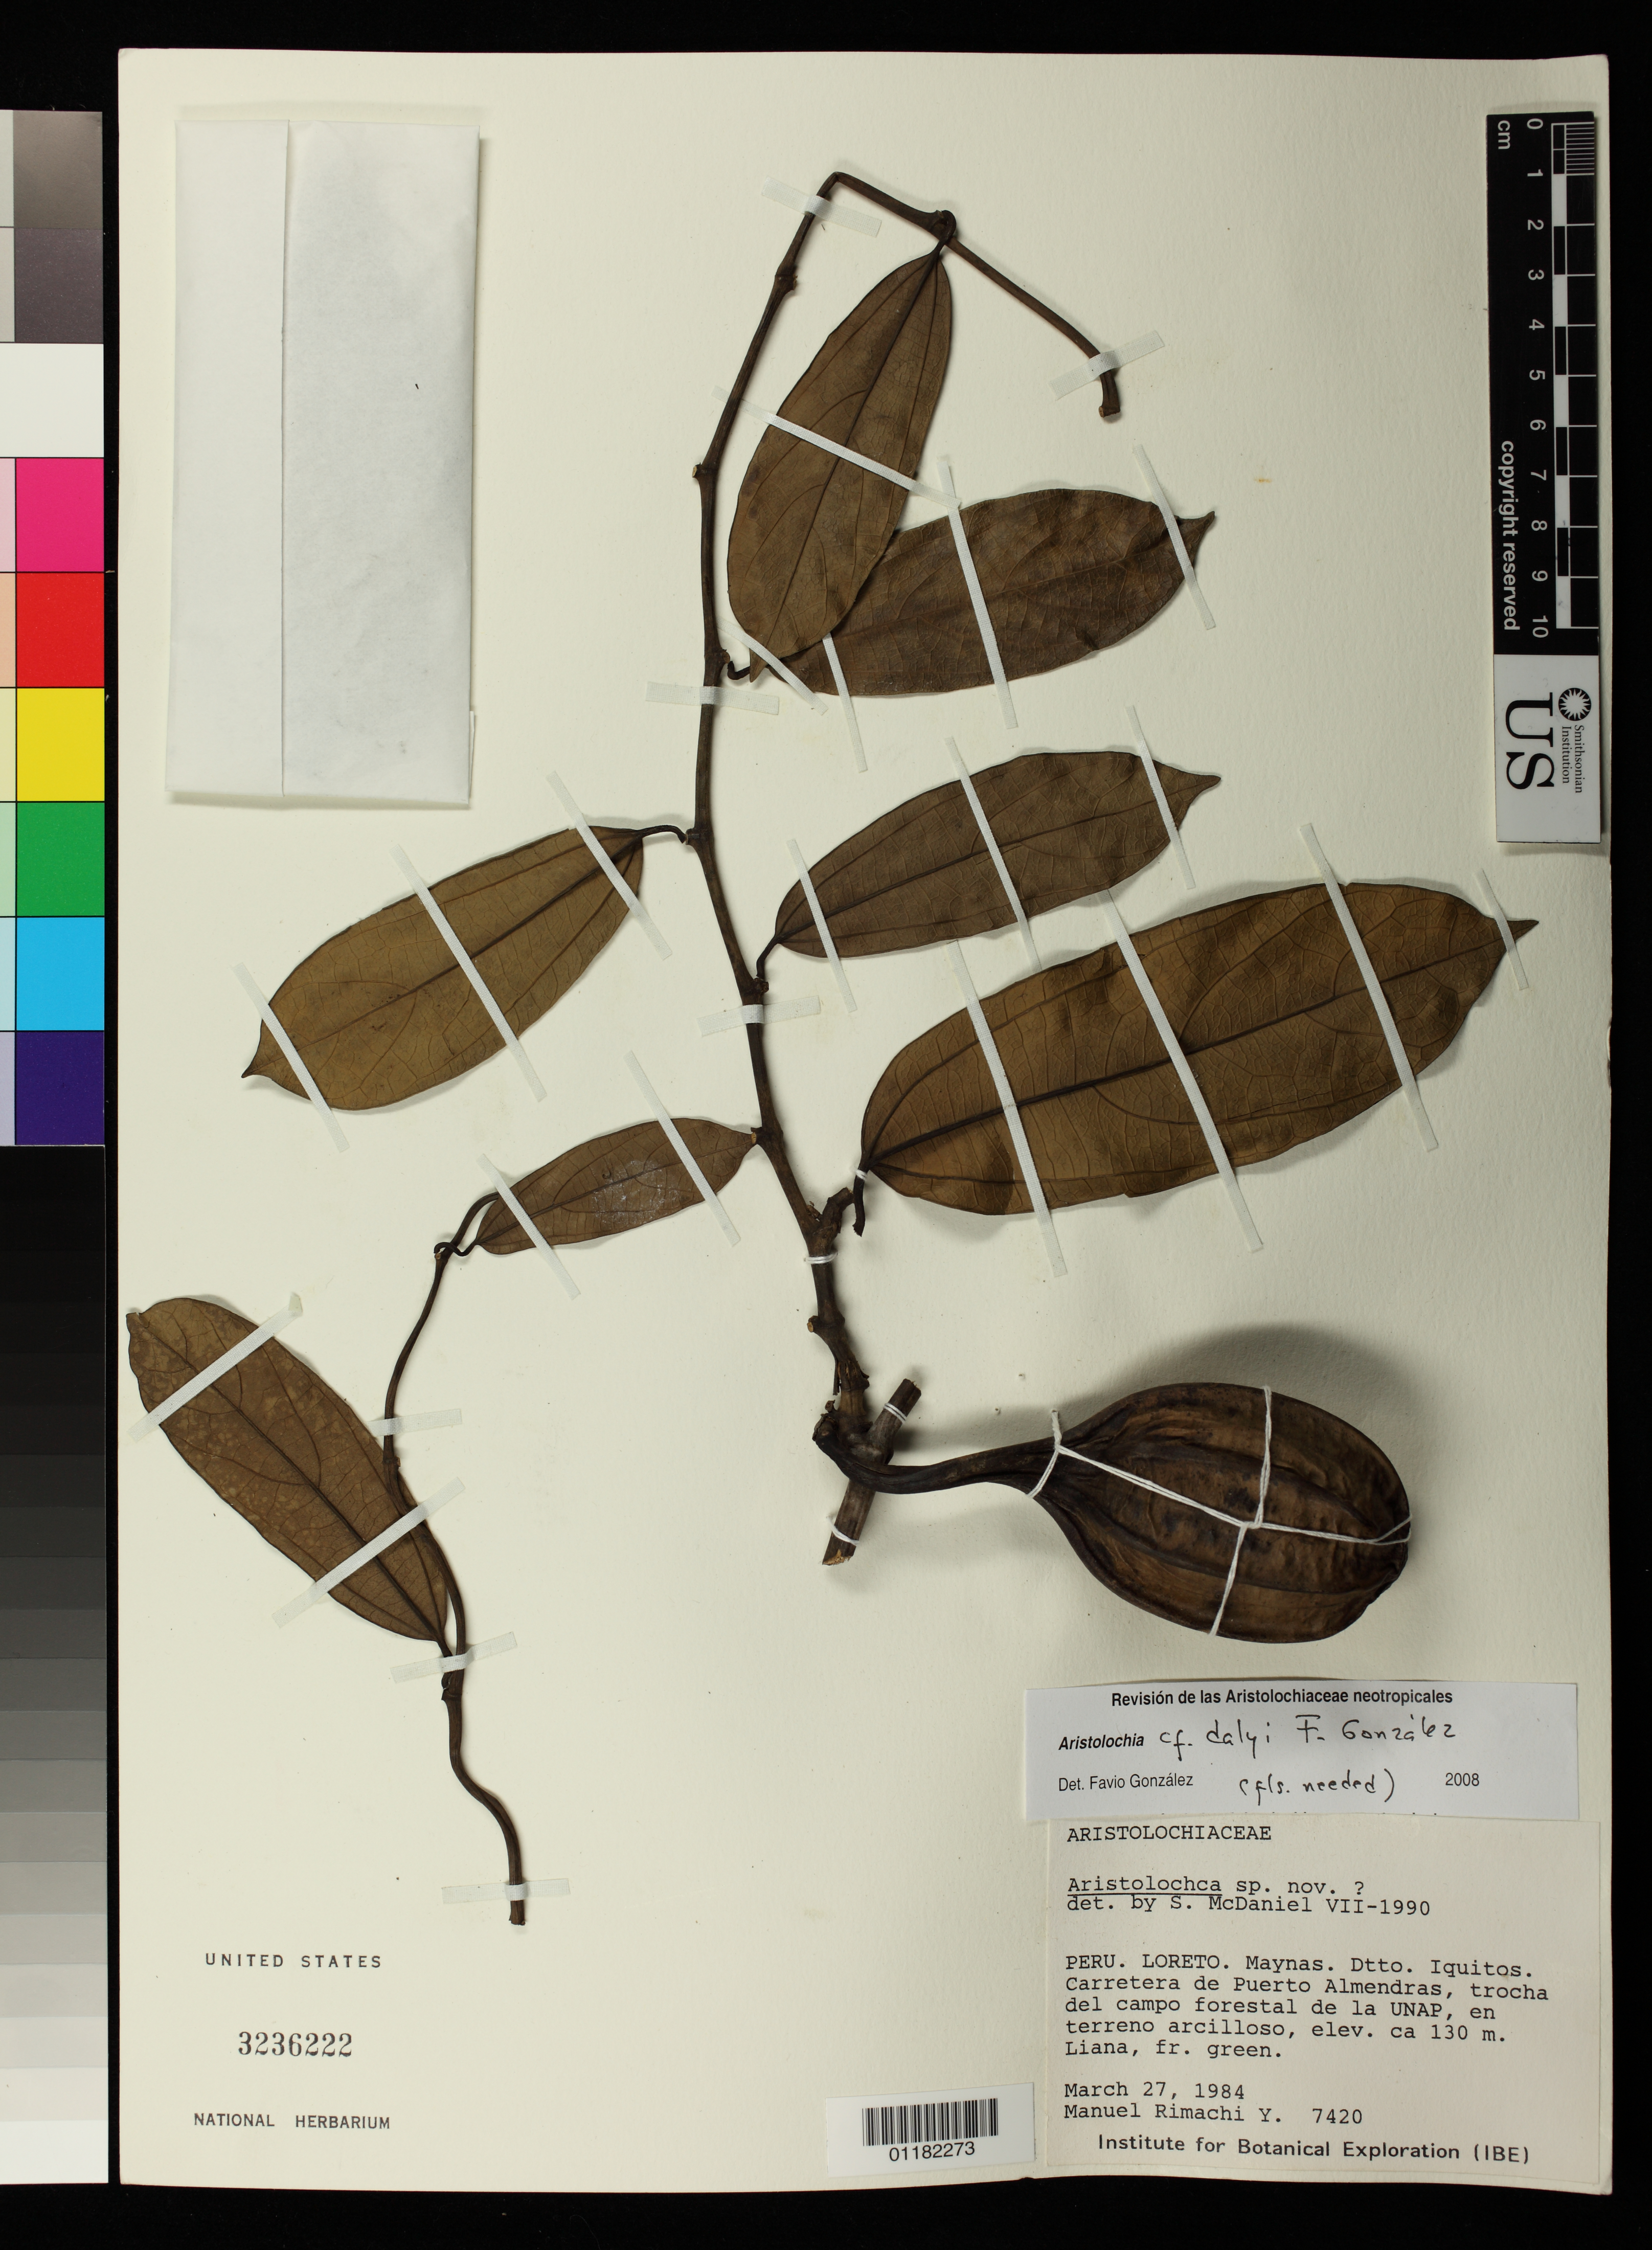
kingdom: Plantae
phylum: Tracheophyta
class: Magnoliopsida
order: Piperales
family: Aristolochiaceae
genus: Aristolochia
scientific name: Aristolochia dalyi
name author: F. González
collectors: M. Rimachi Y.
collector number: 7420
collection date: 1984-03-27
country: Peru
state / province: Loreto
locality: Maynas. Dtto. Iquitos. Carretera de Puerto Almendras trocha del campo forestal de la UNAP, en terrena arcilloso.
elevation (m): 130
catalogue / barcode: US 3236222